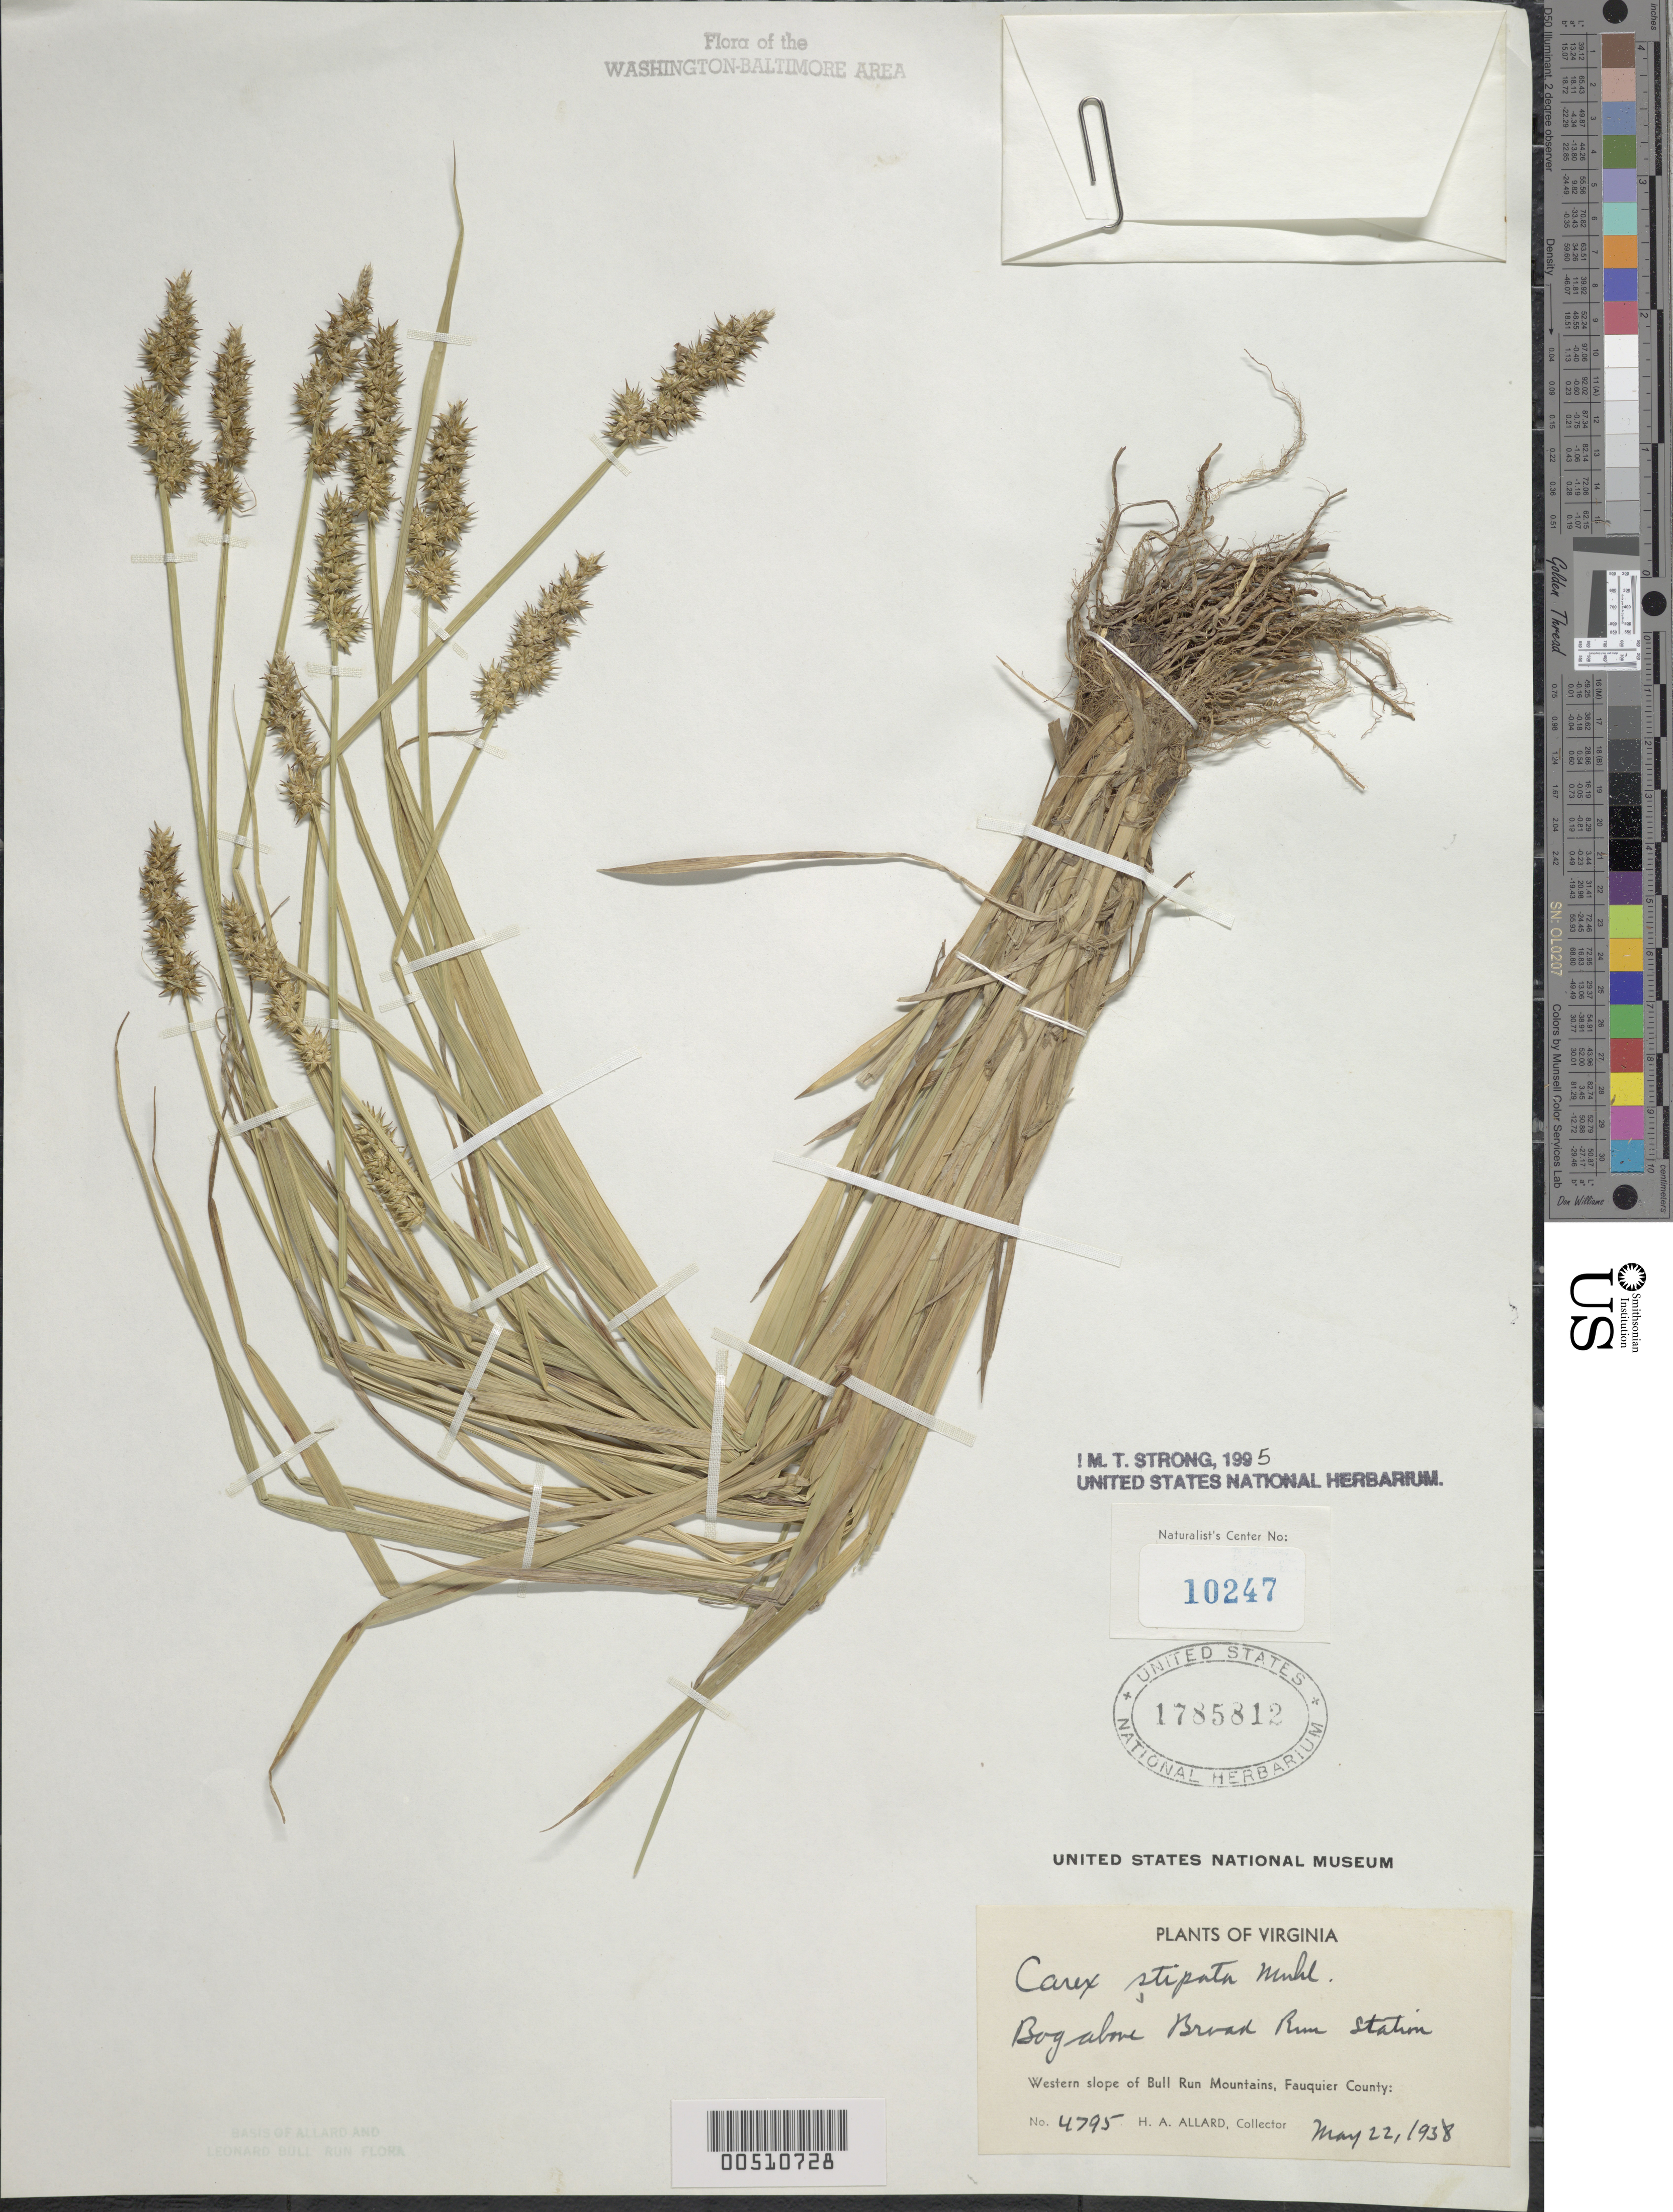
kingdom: Plantae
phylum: Tracheophyta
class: Liliopsida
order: Poales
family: Cyperaceae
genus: Carex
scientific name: Carex stipata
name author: Muhl. ex Willd.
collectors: H. A. Allard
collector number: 4795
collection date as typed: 22 May 1938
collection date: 1938-05-22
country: United States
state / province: Virginia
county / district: Fauquier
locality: Broad Run Station, W slope of Bull Run Mts. Bull Run Mts.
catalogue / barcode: US 1785812